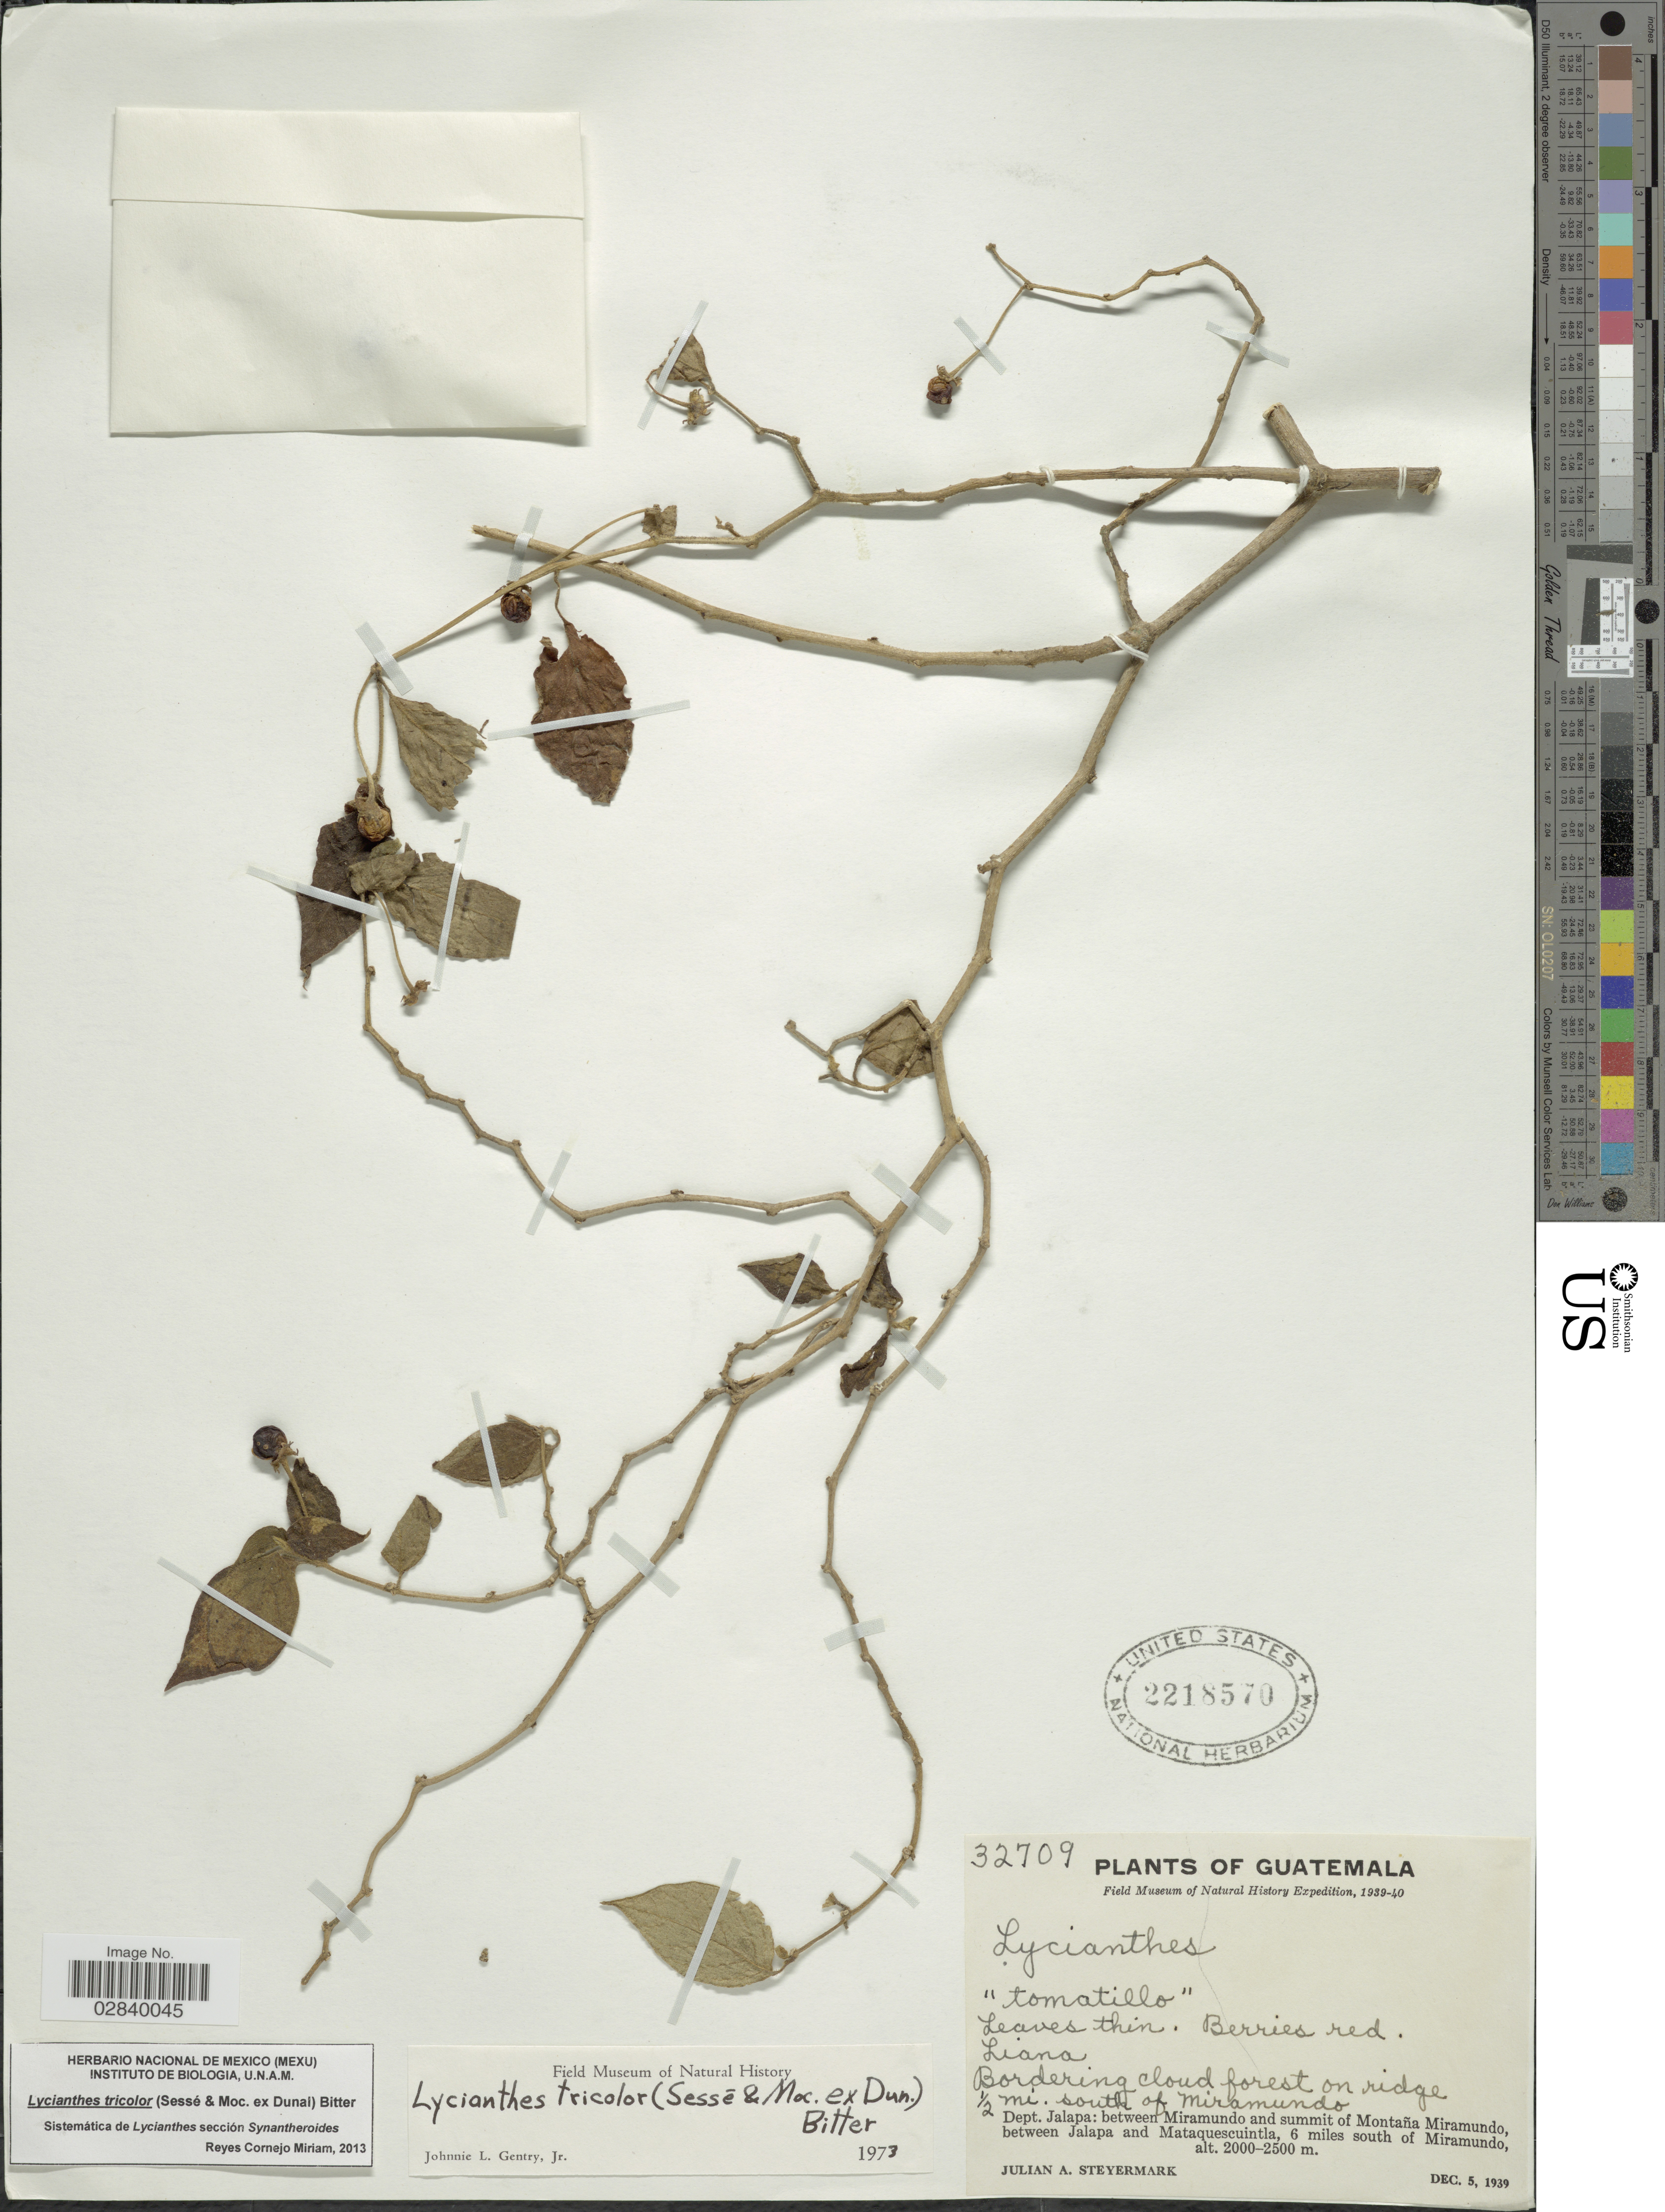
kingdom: Plantae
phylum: Tracheophyta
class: Magnoliopsida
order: Solanales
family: Solanaceae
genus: Lycianthes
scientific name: Lycianthes tricolor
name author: (Dunal) Bitter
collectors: J. Steyermark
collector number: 32709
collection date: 1939-12-05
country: Guatemala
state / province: Jalapa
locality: Bordering cloud forest on ridge ½ mi. south of Miramundo. Dept. Jalapa: between Miramundo and summit of Montaña Miramundo, between Jalapa and Mataquescuintla, 6 miles south of Miramundo.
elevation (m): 2000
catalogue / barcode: US 2218570